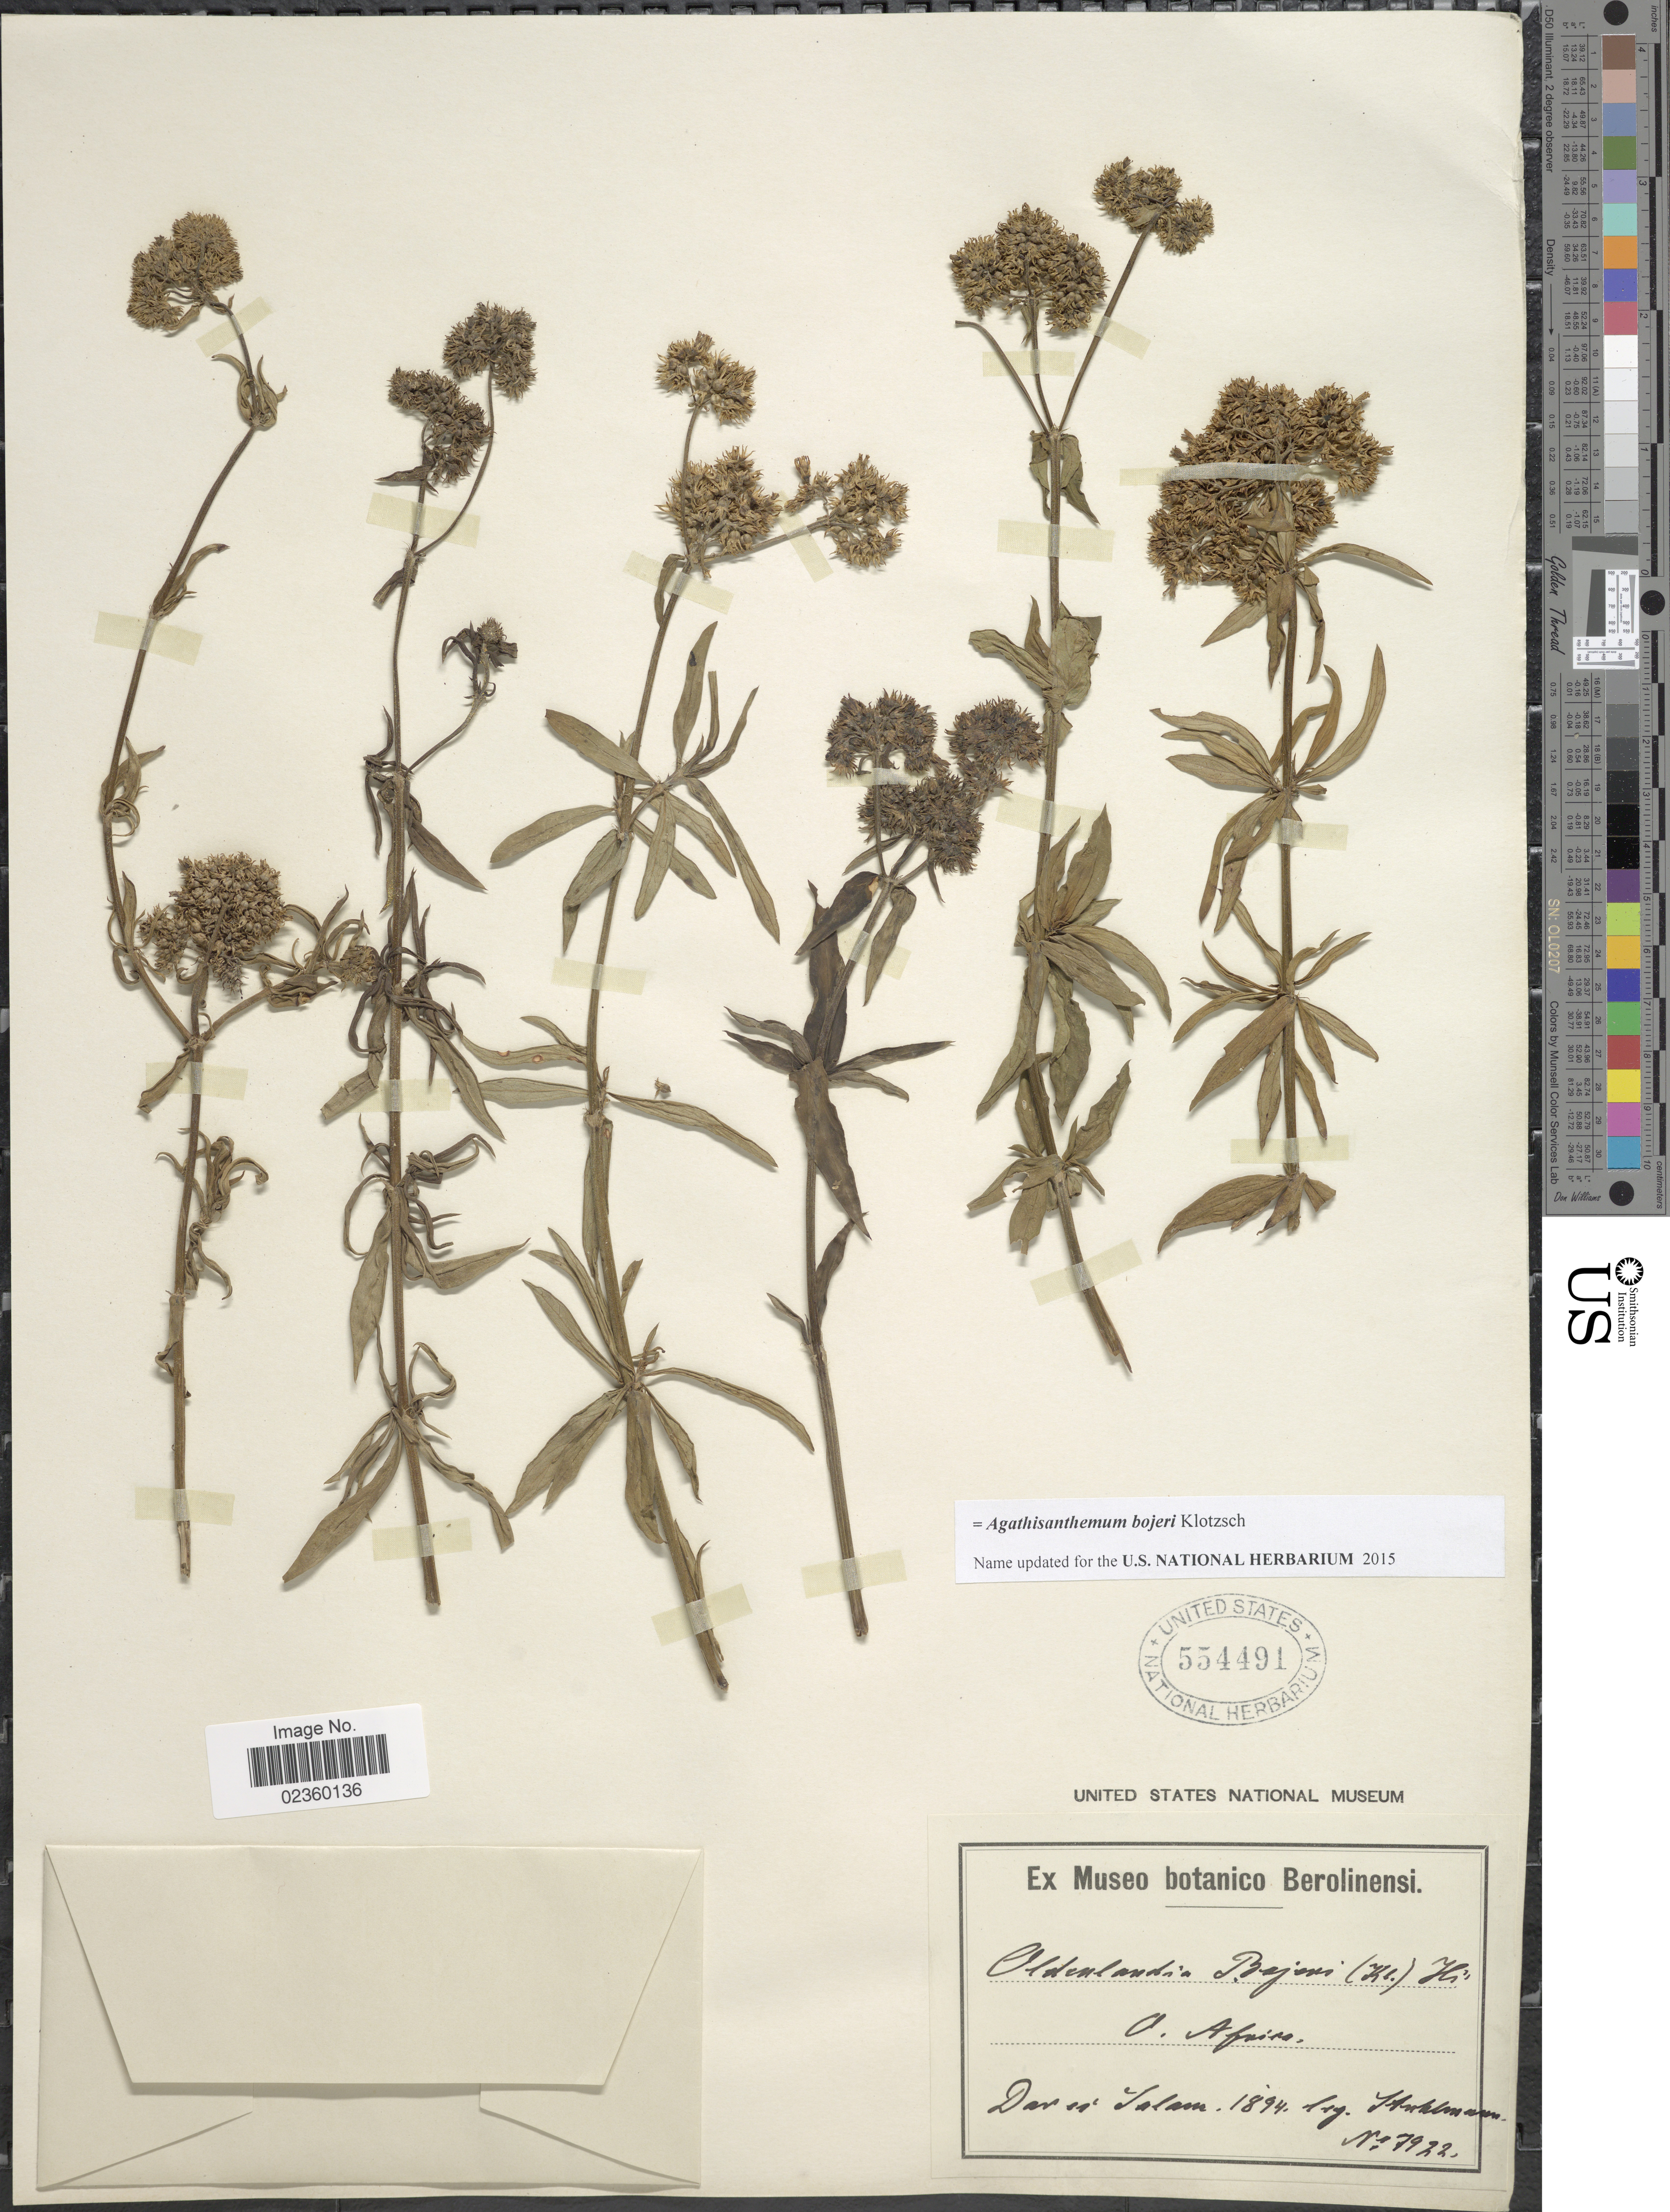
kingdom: Plantae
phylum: Tracheophyta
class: Magnoliopsida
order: Gentianales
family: Rubiaceae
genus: Agathisanthemum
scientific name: Agathisanthemum bojeri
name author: Klotzsch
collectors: -. Stuhlmann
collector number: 7922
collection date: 1894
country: Tanzania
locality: O.Africa, Dar es Salam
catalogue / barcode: US 554491